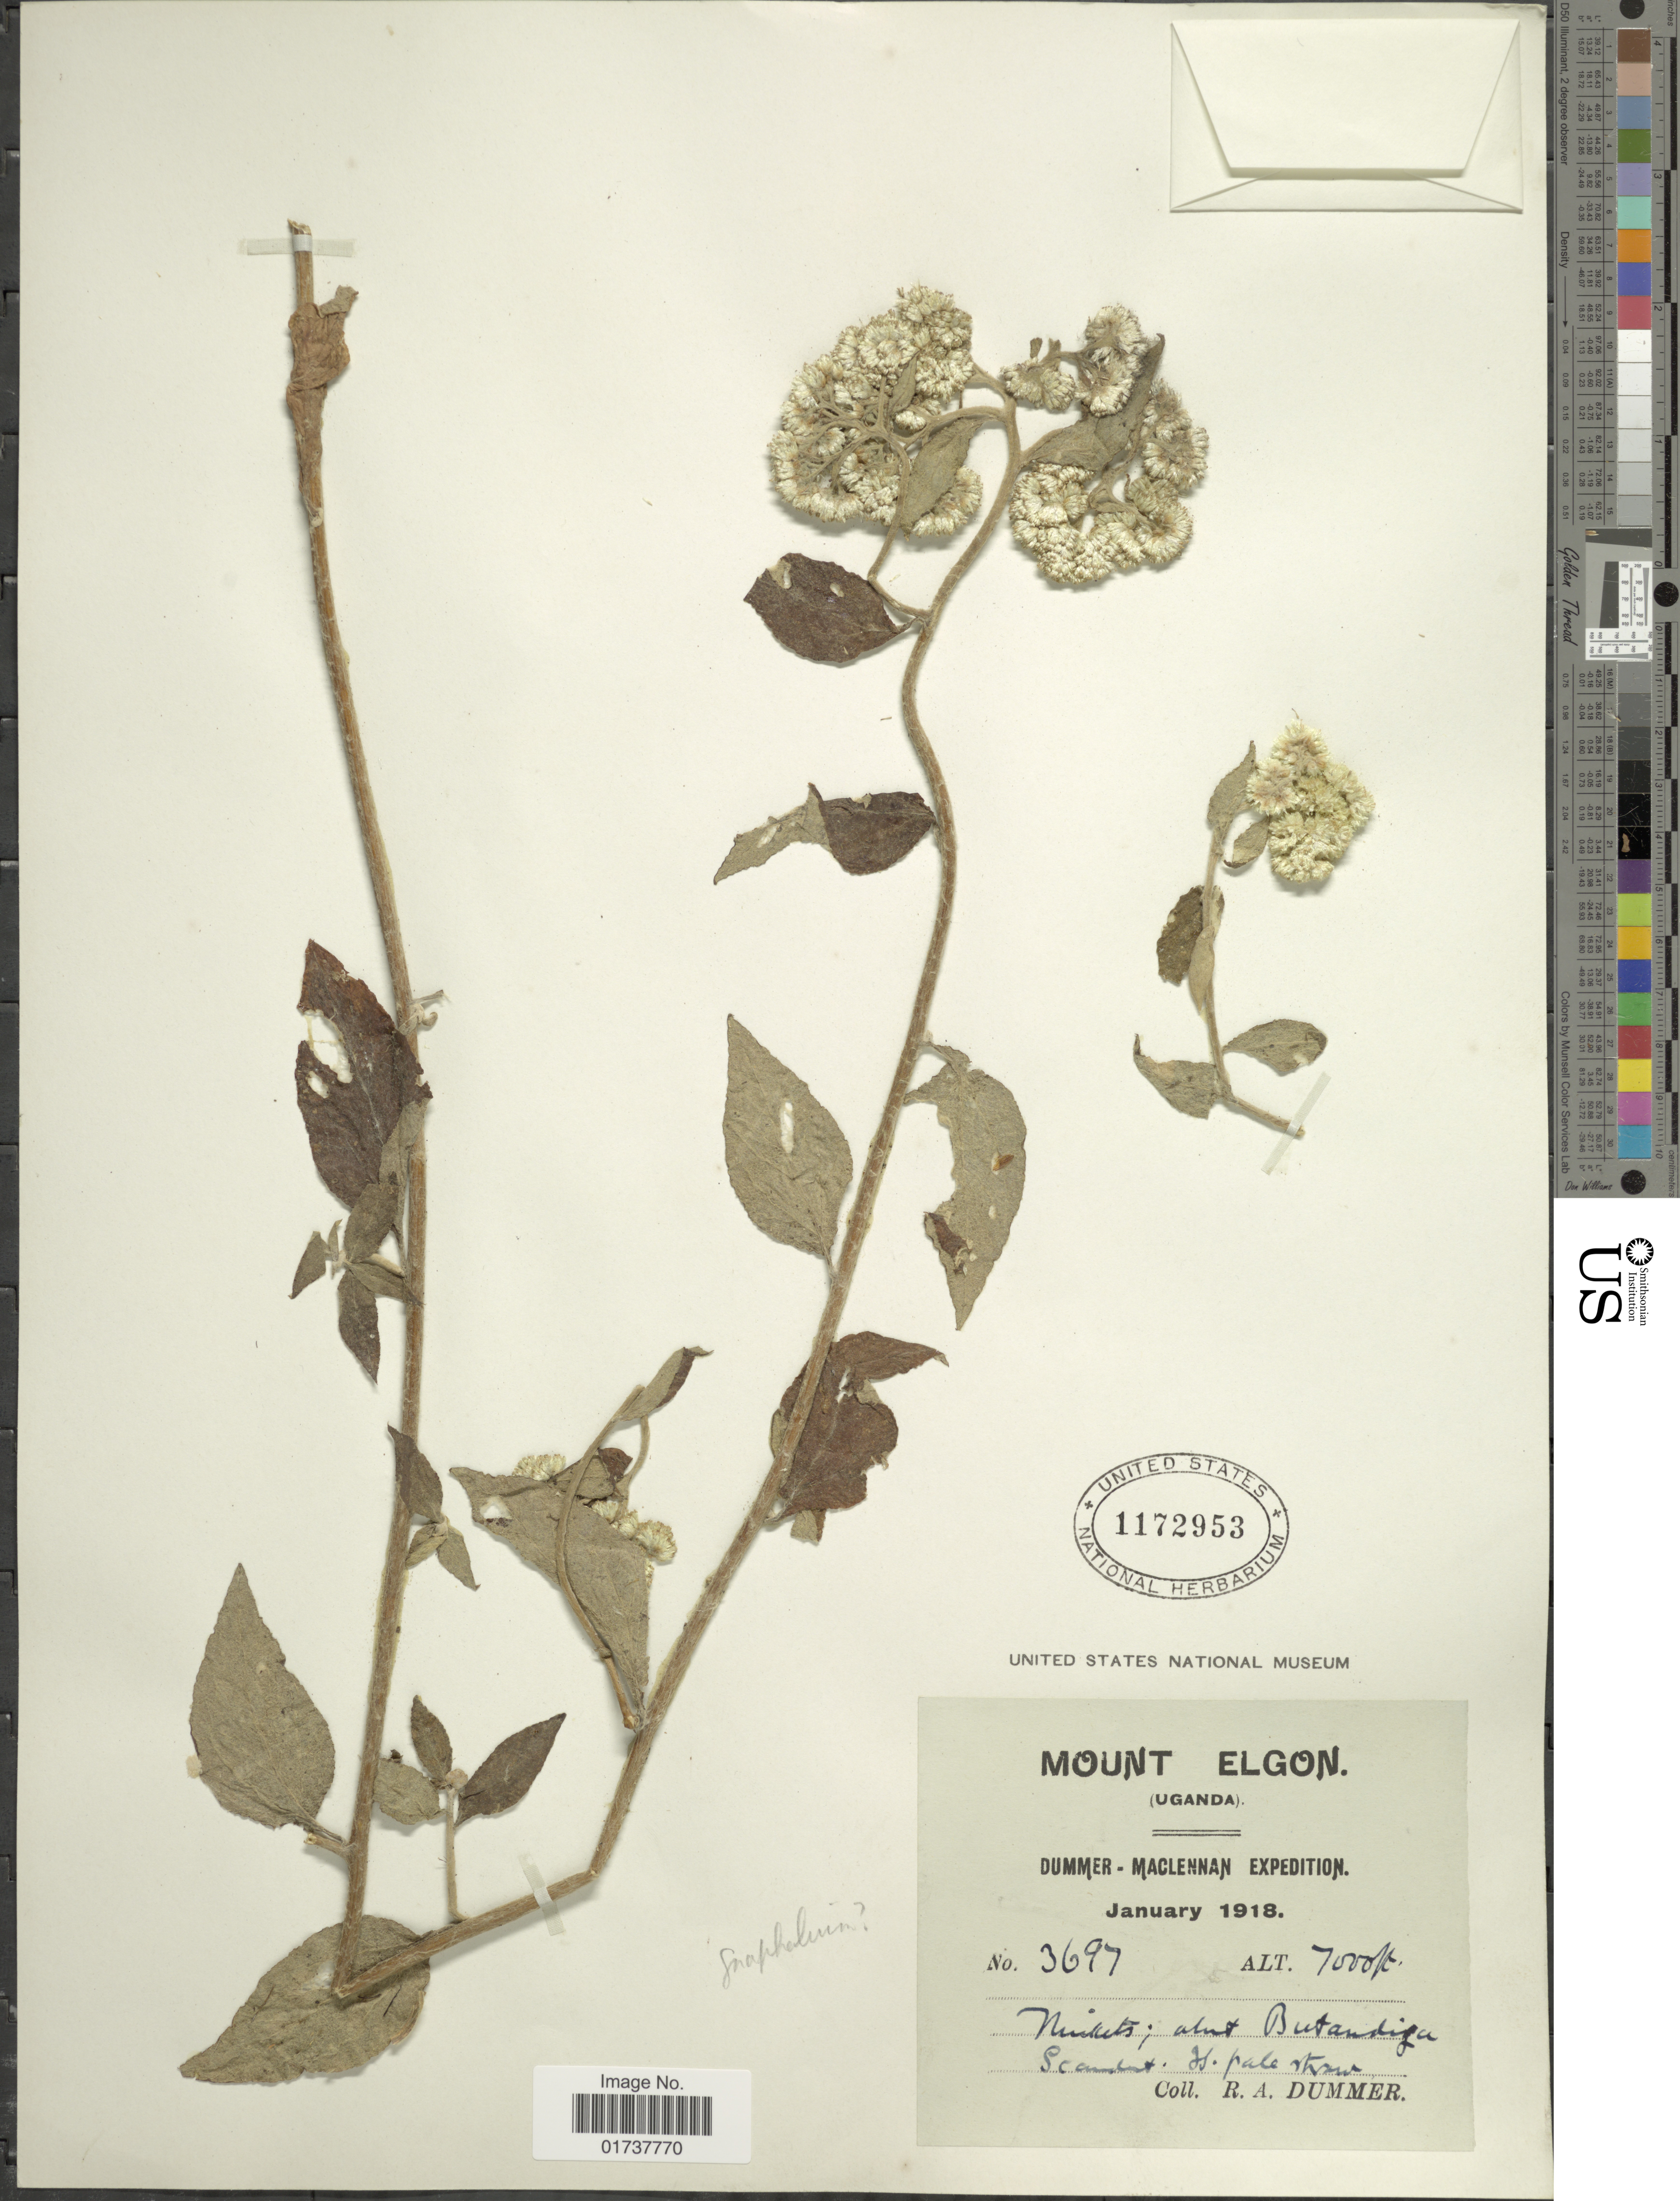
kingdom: Plantae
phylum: Tracheophyta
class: Magnoliopsida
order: Asterales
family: Asteraceae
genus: Gnaphalium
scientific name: Gnaphalium sp.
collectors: R. Dümmer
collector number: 3697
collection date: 1918-01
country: Uganda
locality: Mount Elgon, about Bustandiga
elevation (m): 2134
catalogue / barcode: US 1172953